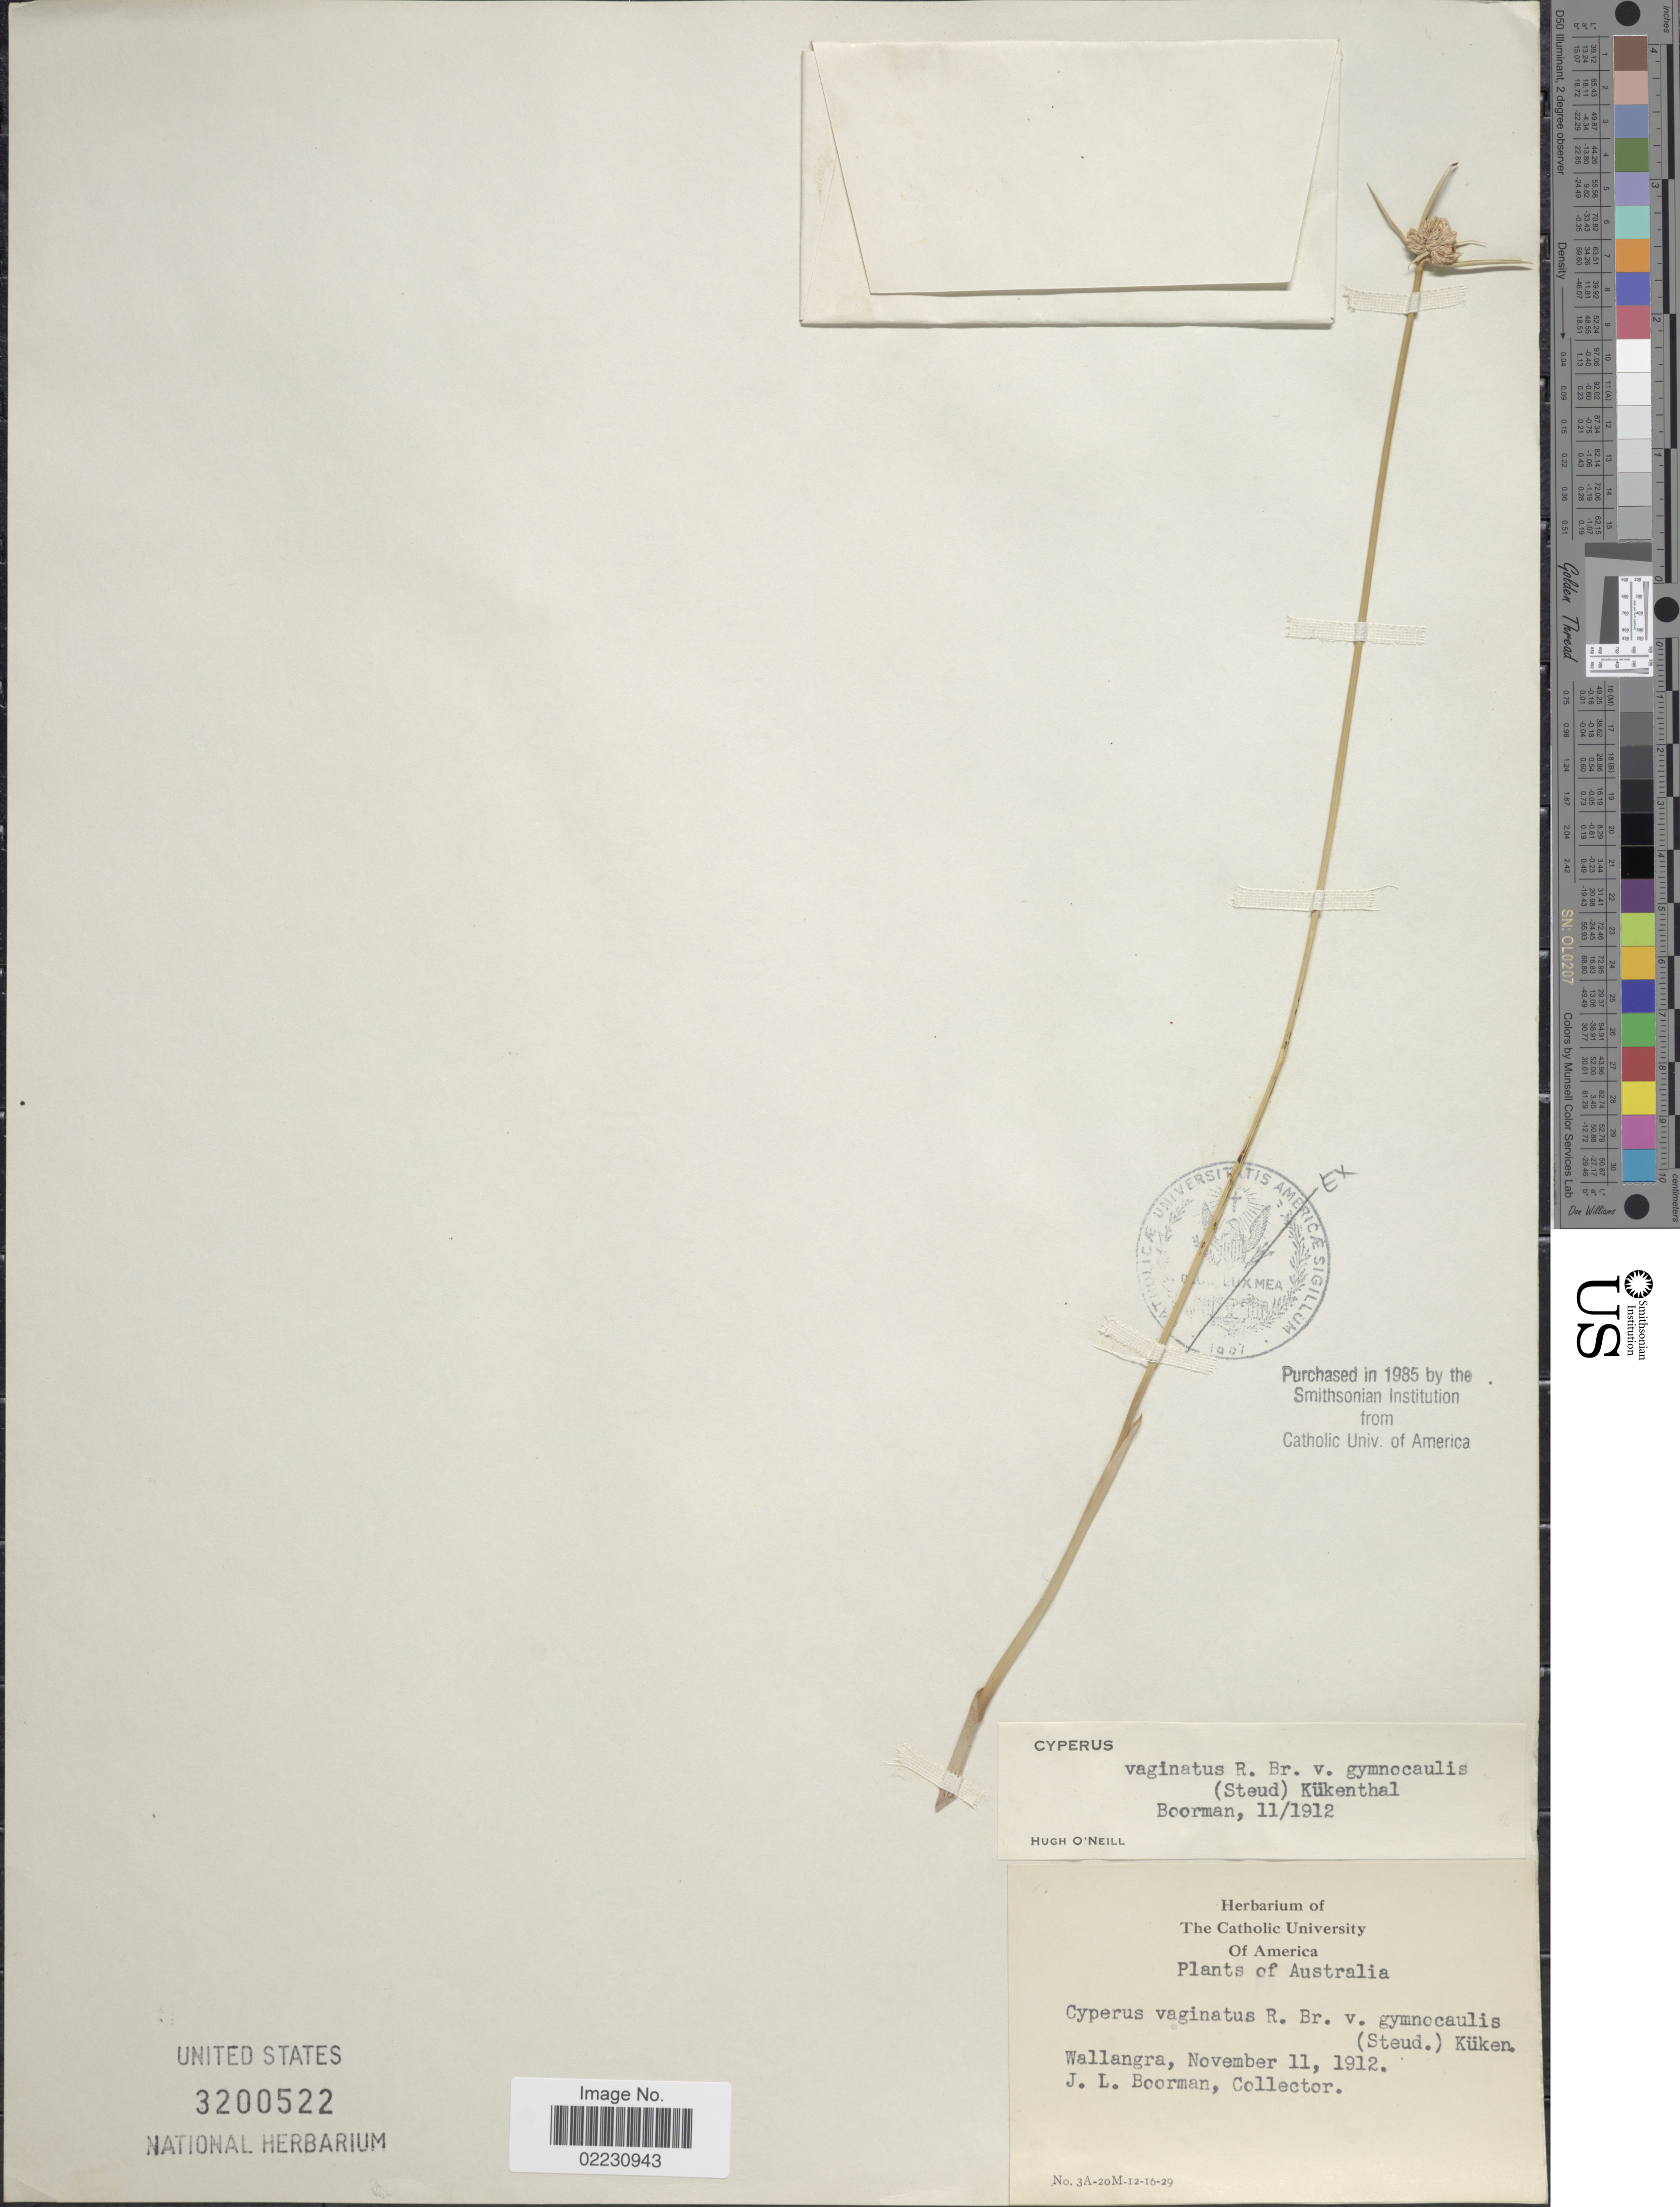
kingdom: Plantae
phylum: Tracheophyta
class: Liliopsida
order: Poales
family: Cyperaceae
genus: Cyperus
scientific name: Cyperus vaginatus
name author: R. Br.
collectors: J. Boorman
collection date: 1912-11-11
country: Australia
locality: Wallangra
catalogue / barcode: US 3200522